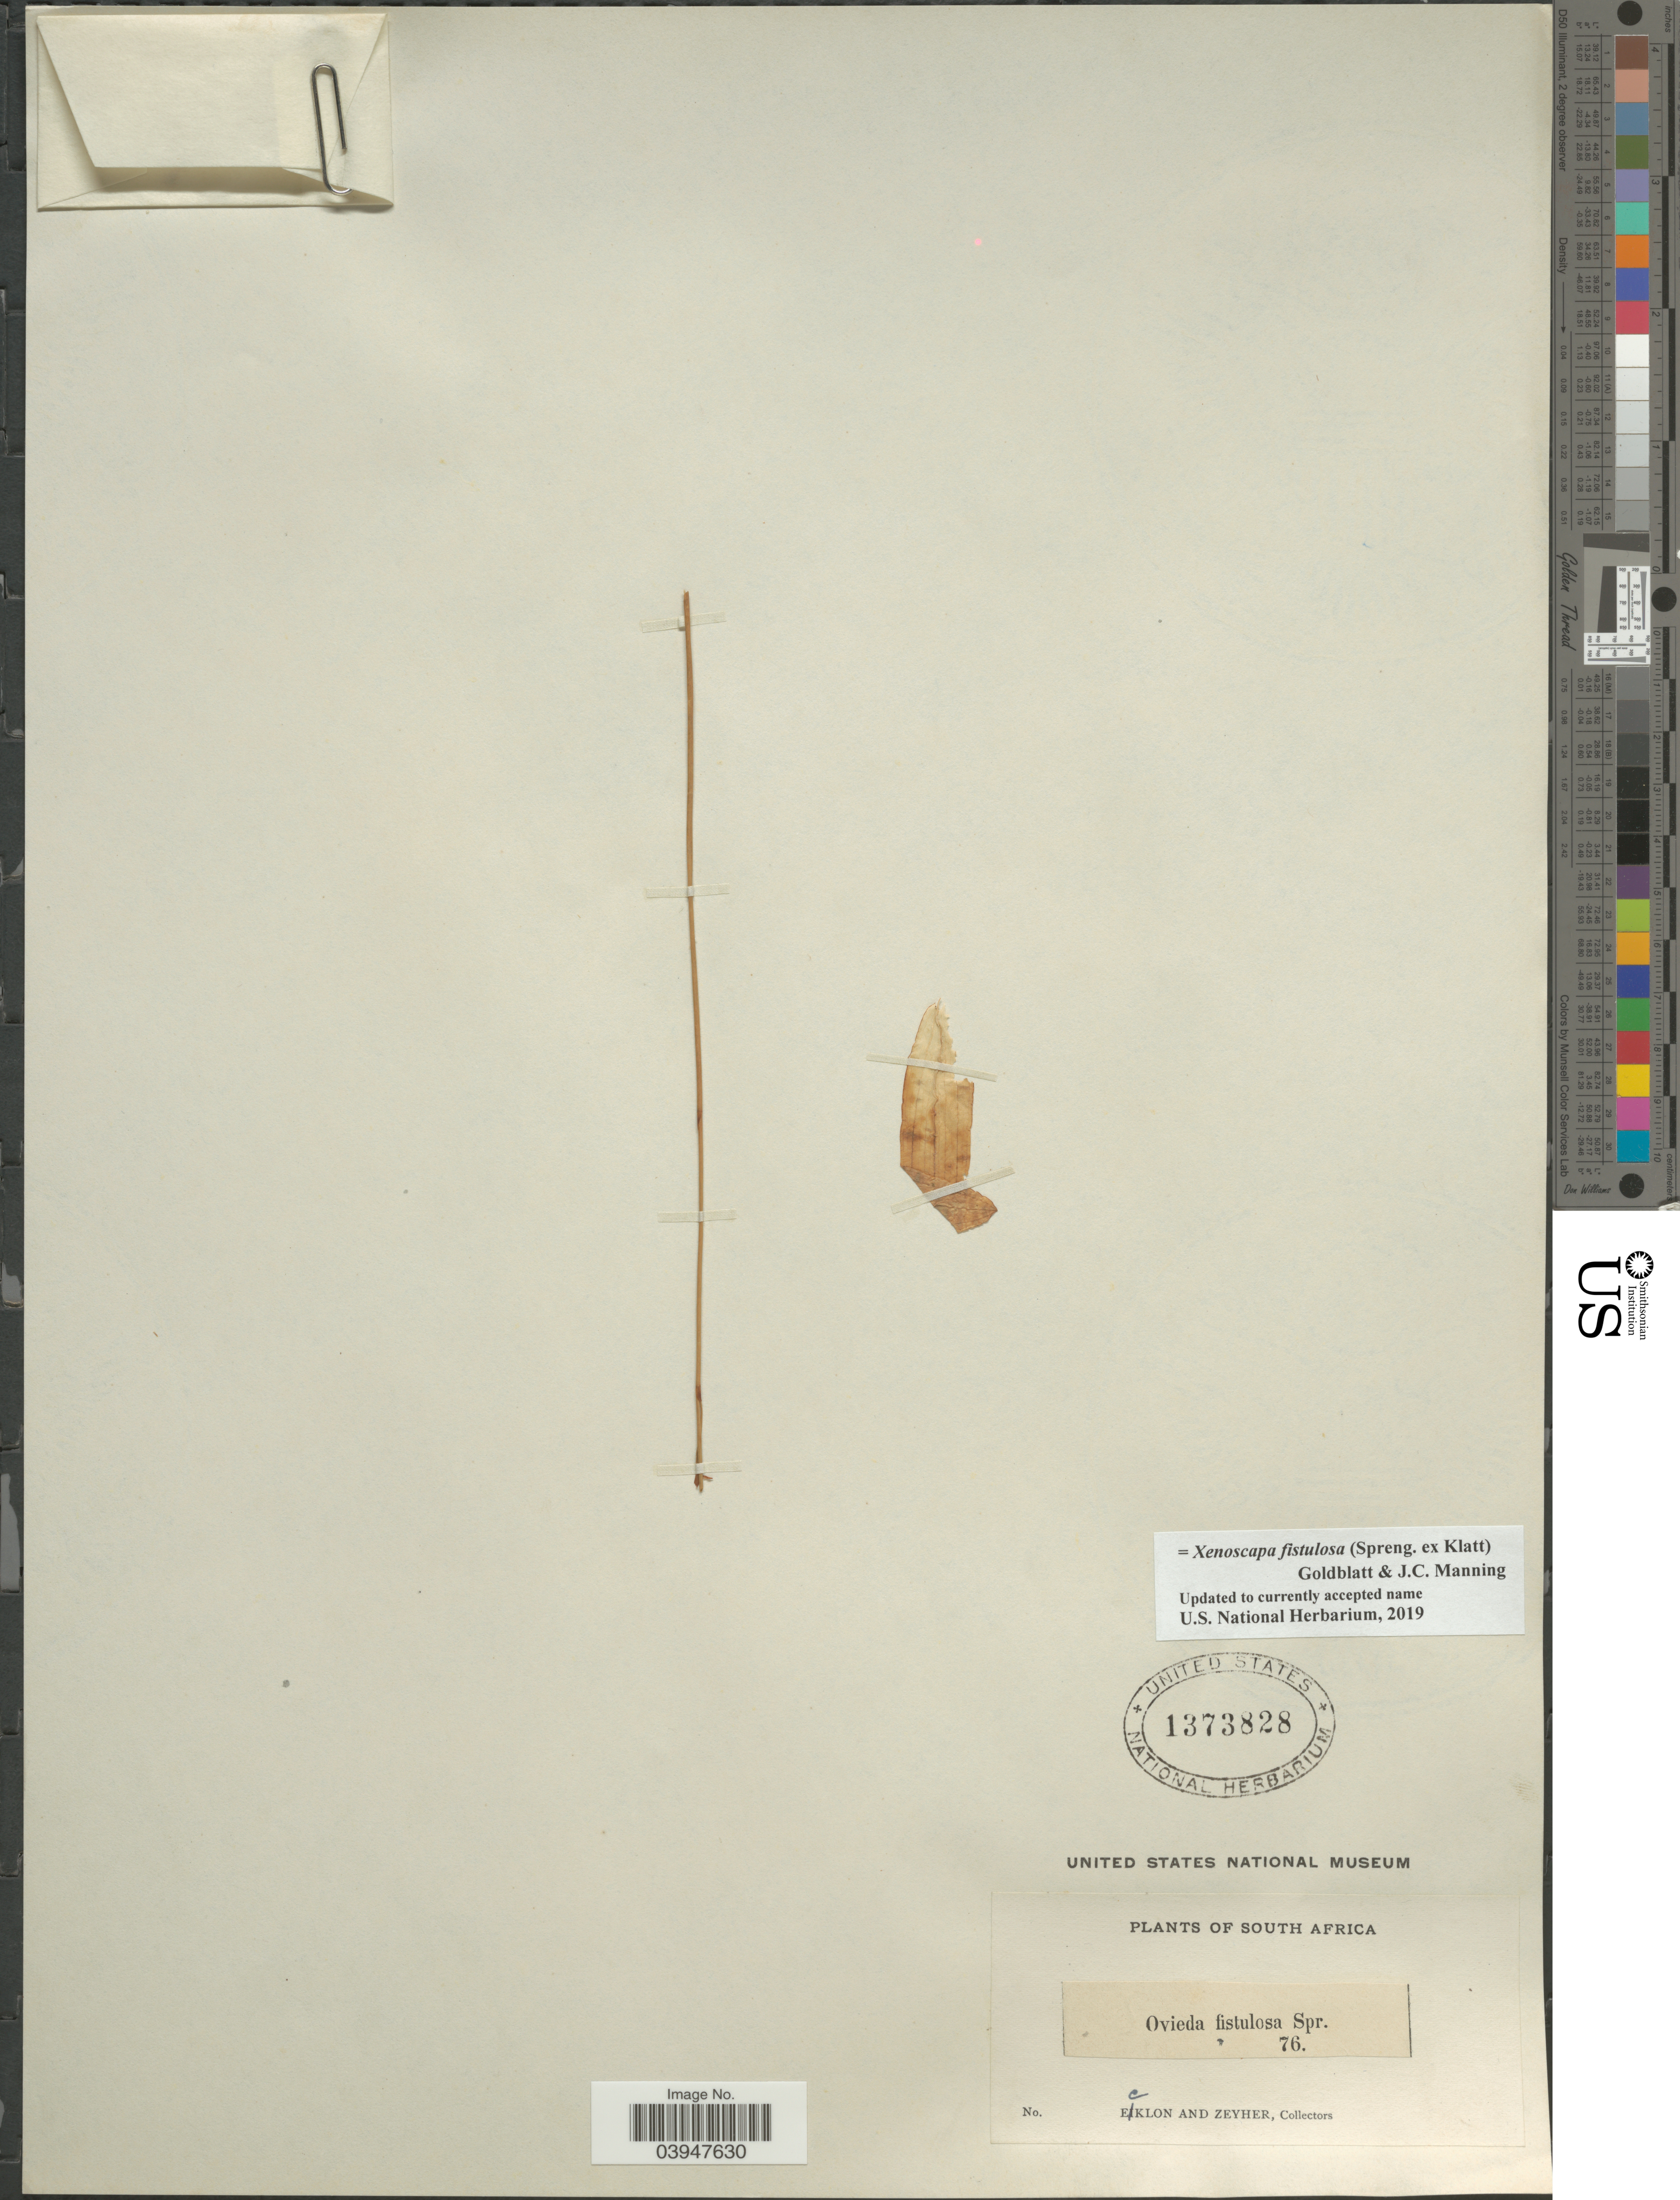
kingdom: Plantae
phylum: Tracheophyta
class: Liliopsida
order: Asparagales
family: Iridaceae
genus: Xenoscapa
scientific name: Xenoscapa fistulosa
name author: (Spreng. ex Klatt) Goldblatt & J.C. Manning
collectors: -. Ecklon & -. Zeyher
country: South Africa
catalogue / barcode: US 1373828